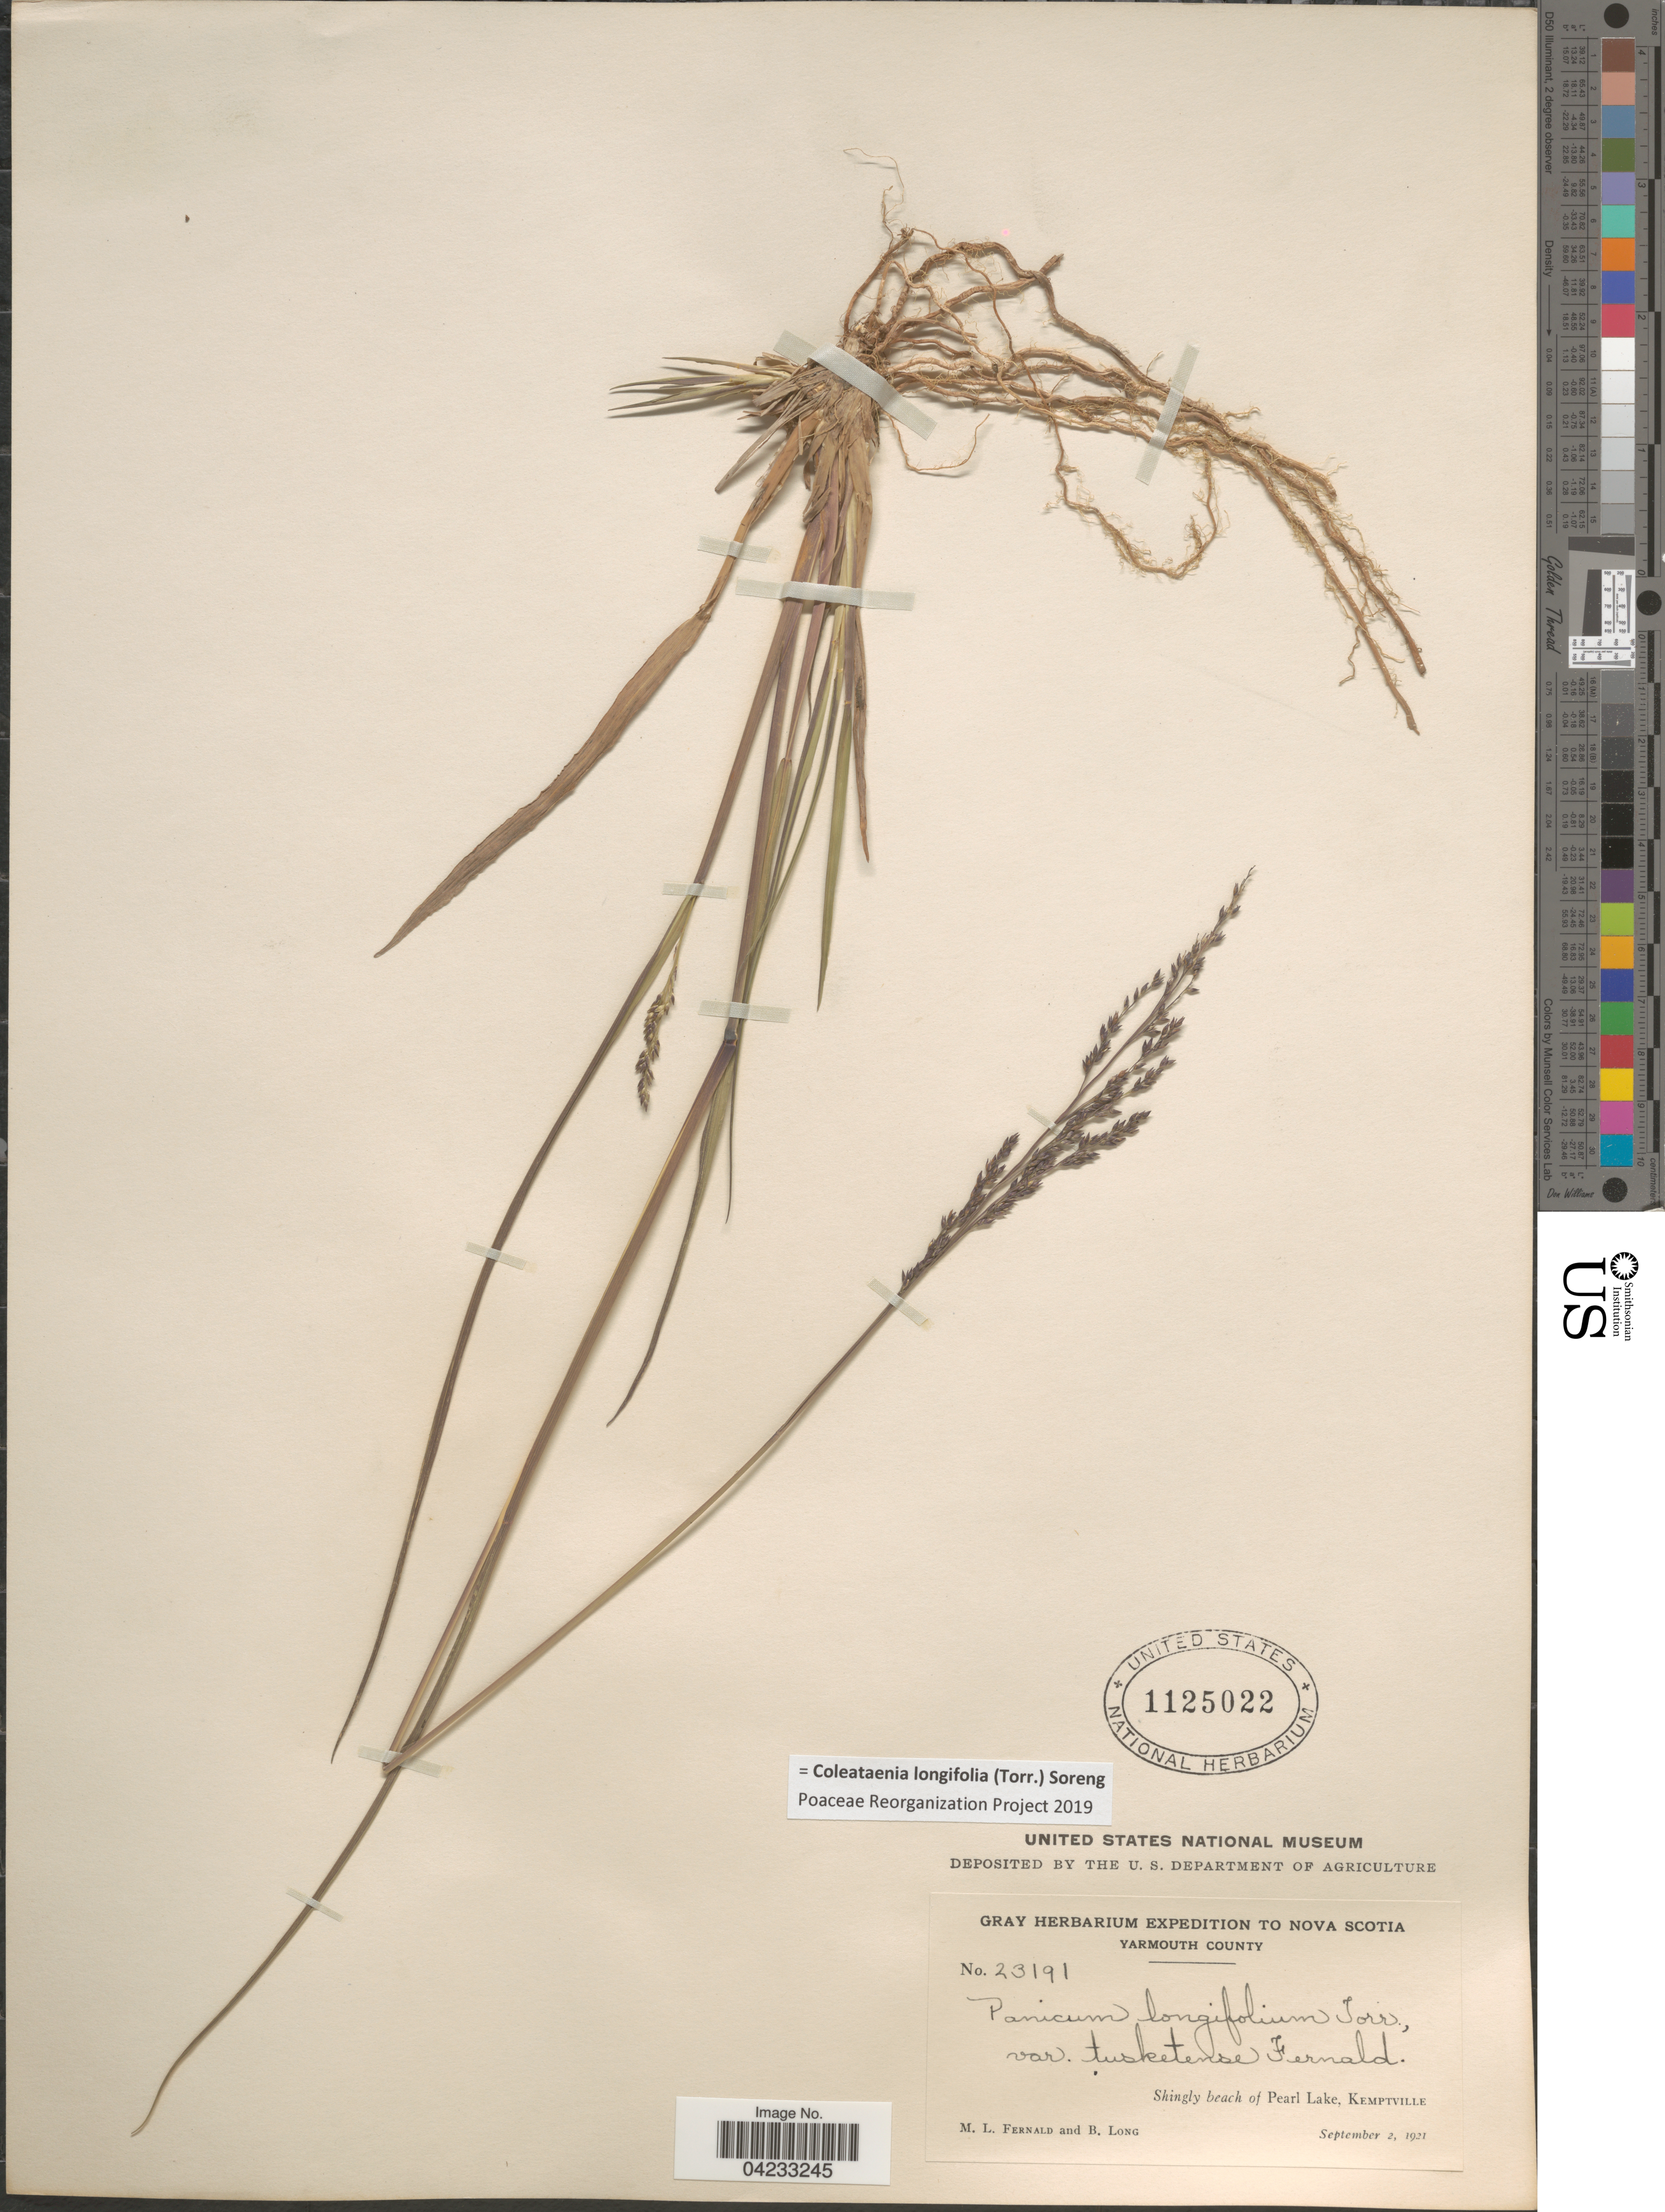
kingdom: Plantae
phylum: Tracheophyta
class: Liliopsida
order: Poales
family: Poaceae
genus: Coleataenia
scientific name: Coleataenia longifolia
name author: (Torr.) Soreng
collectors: M. L. Fernald & B. Long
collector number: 23191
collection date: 1921-09-02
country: Canada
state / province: Nova Scotia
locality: Gray Herbarium Expedition to Nova Scotia. Yarmouth County. Shingly beach of Pearl Lake, Kemptville.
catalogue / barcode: US 1125022